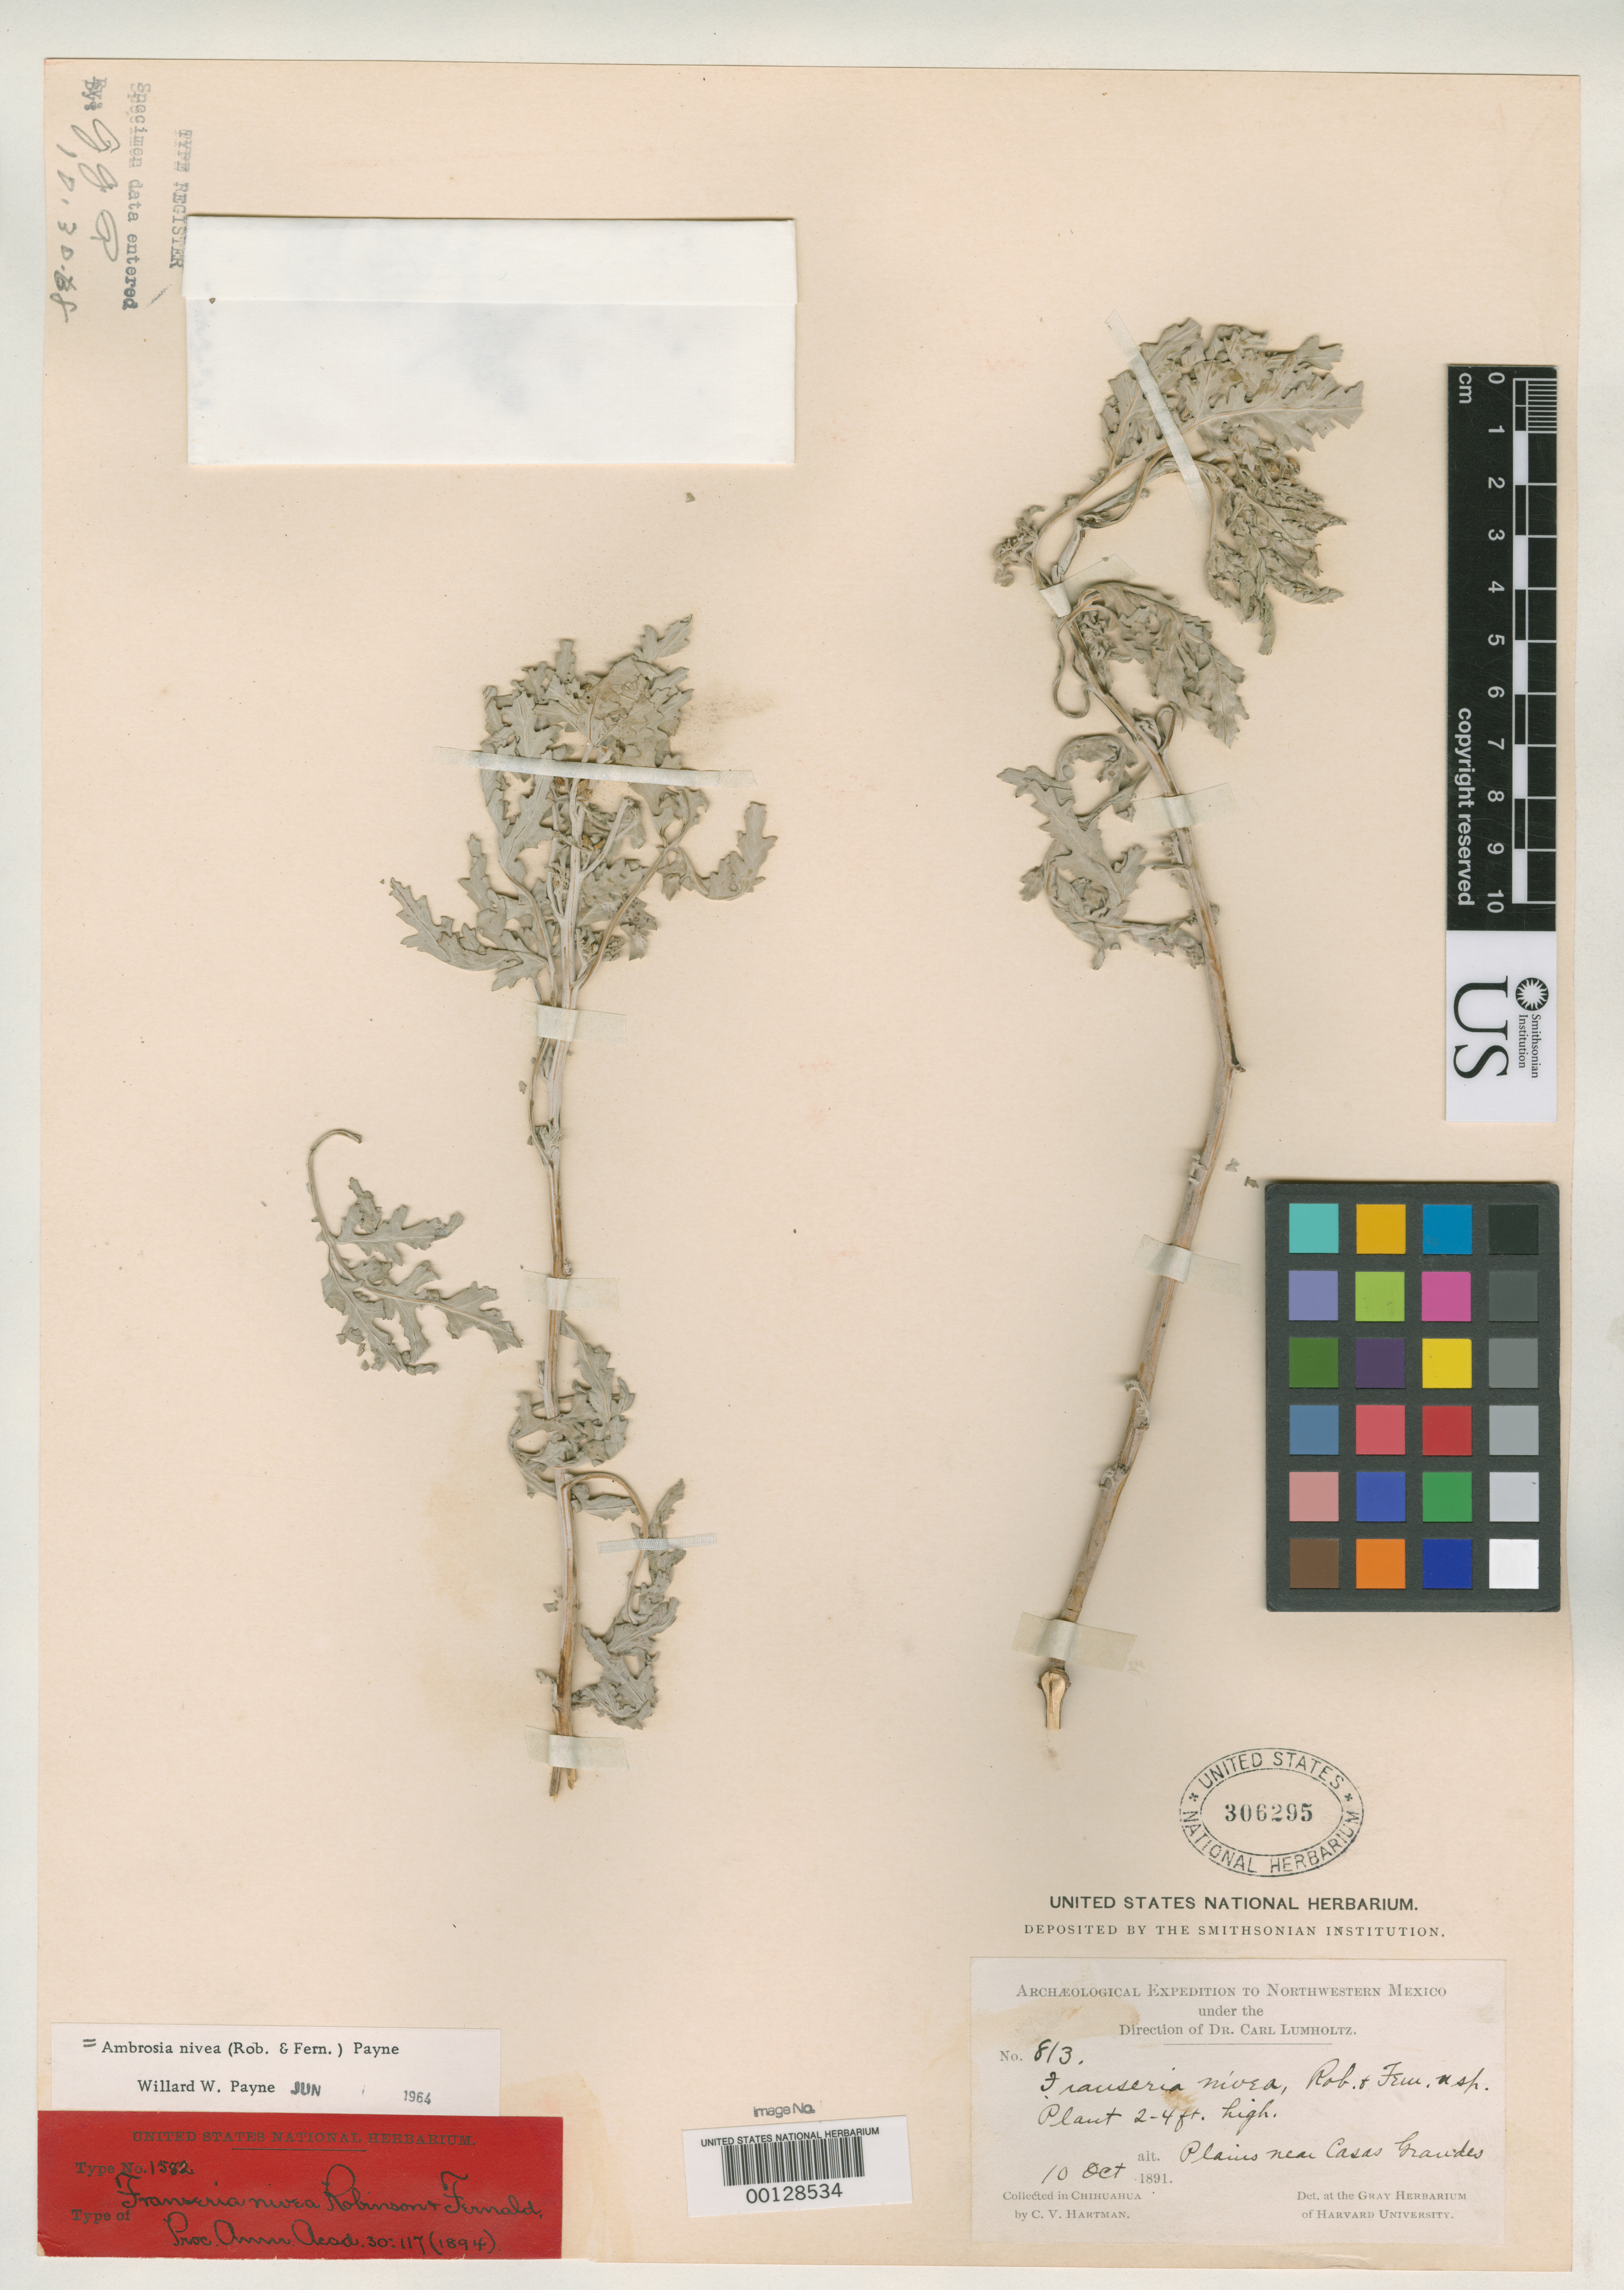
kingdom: Plantae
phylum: Tracheophyta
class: Magnoliopsida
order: Asterales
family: Asteraceae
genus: Franseria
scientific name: Franseria nivea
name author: Fernald & B.L. Rob.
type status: Isotype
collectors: C. V. Hartman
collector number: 813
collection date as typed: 10 Oct 1891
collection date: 1891-10-10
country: Mexico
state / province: Chihuahua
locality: Casas Grandes.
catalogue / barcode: US 306295